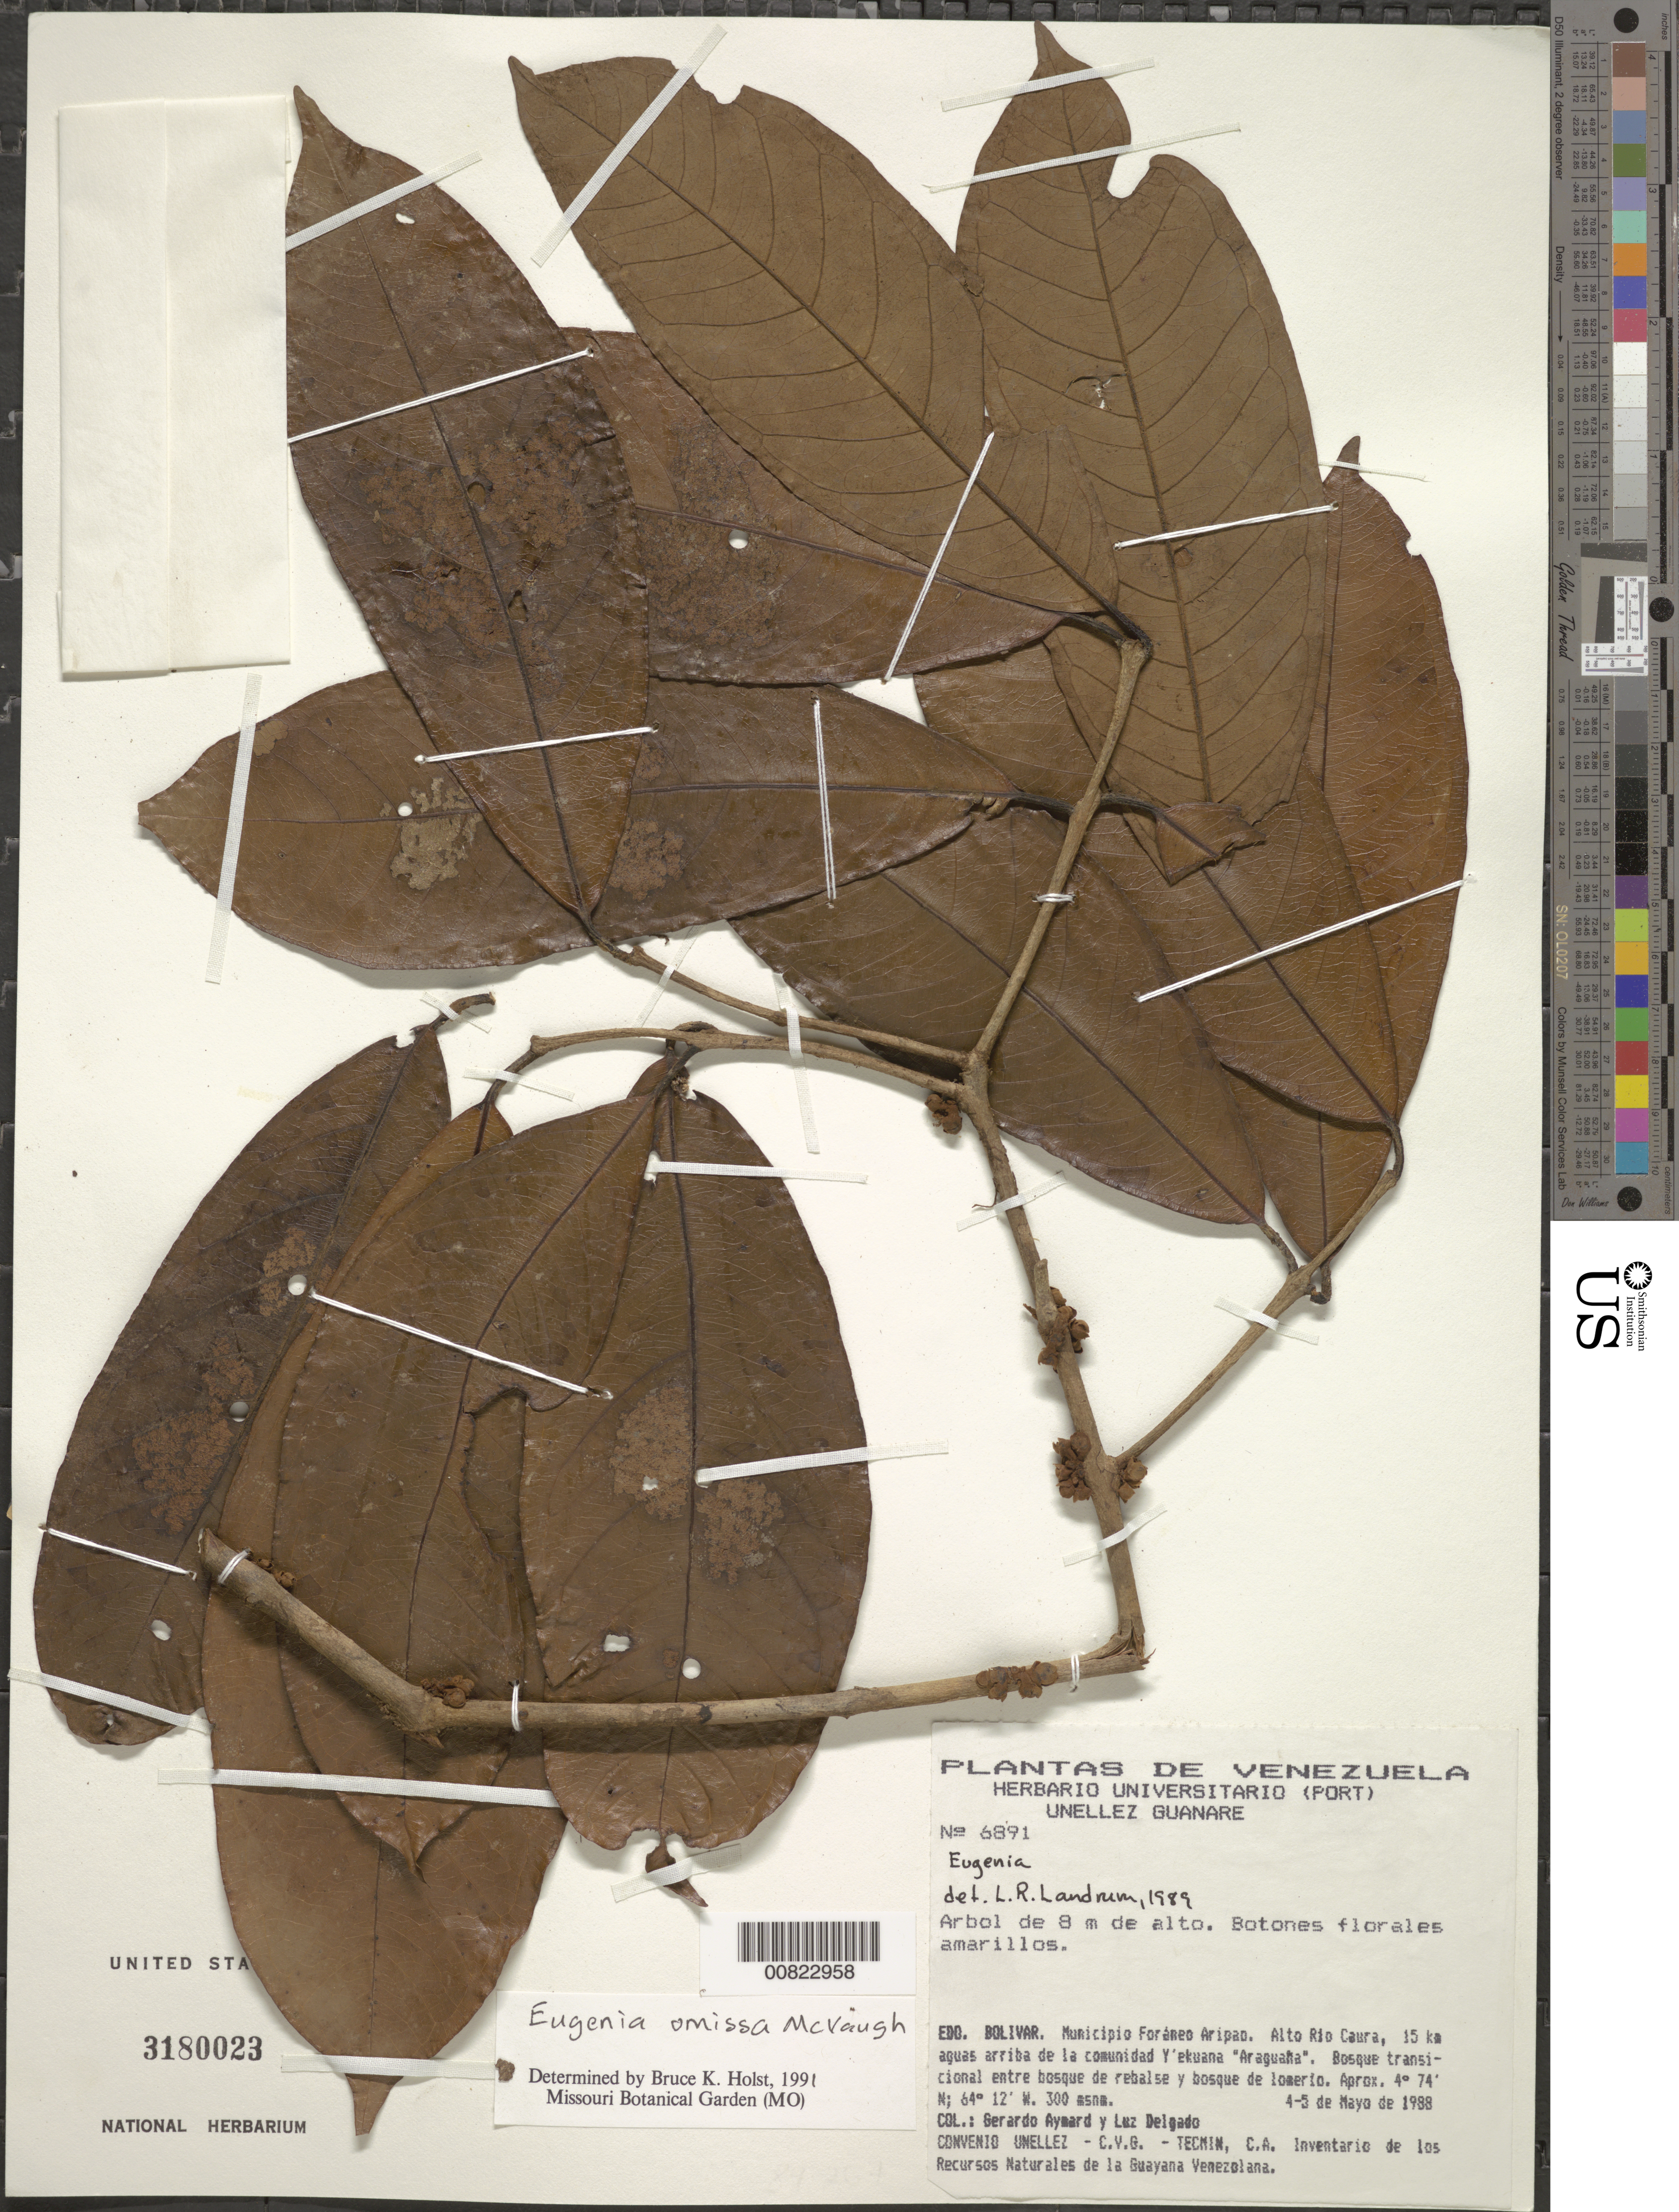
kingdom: Plantae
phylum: Tracheophyta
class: Magnoliopsida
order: Myrtales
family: Myrtaceae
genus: Eugenia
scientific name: Eugenia omissa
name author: McVaugh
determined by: Holst, Bruce K.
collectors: G. A. Aymard & L. Delgado V.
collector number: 6891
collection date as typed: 4-May-88 to 5-May-88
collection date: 1988-05-04/1988-05-05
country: Venezuela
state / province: Bolívar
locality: Mun. Foraneo Aripao, Alto Río Caura, a 15 km aguas arriba de la comunidad Y'ekuana "Araguana"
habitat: Bosque transicional entre bosque de rebalse y bosque de lomerio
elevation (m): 300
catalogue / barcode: US 3180023